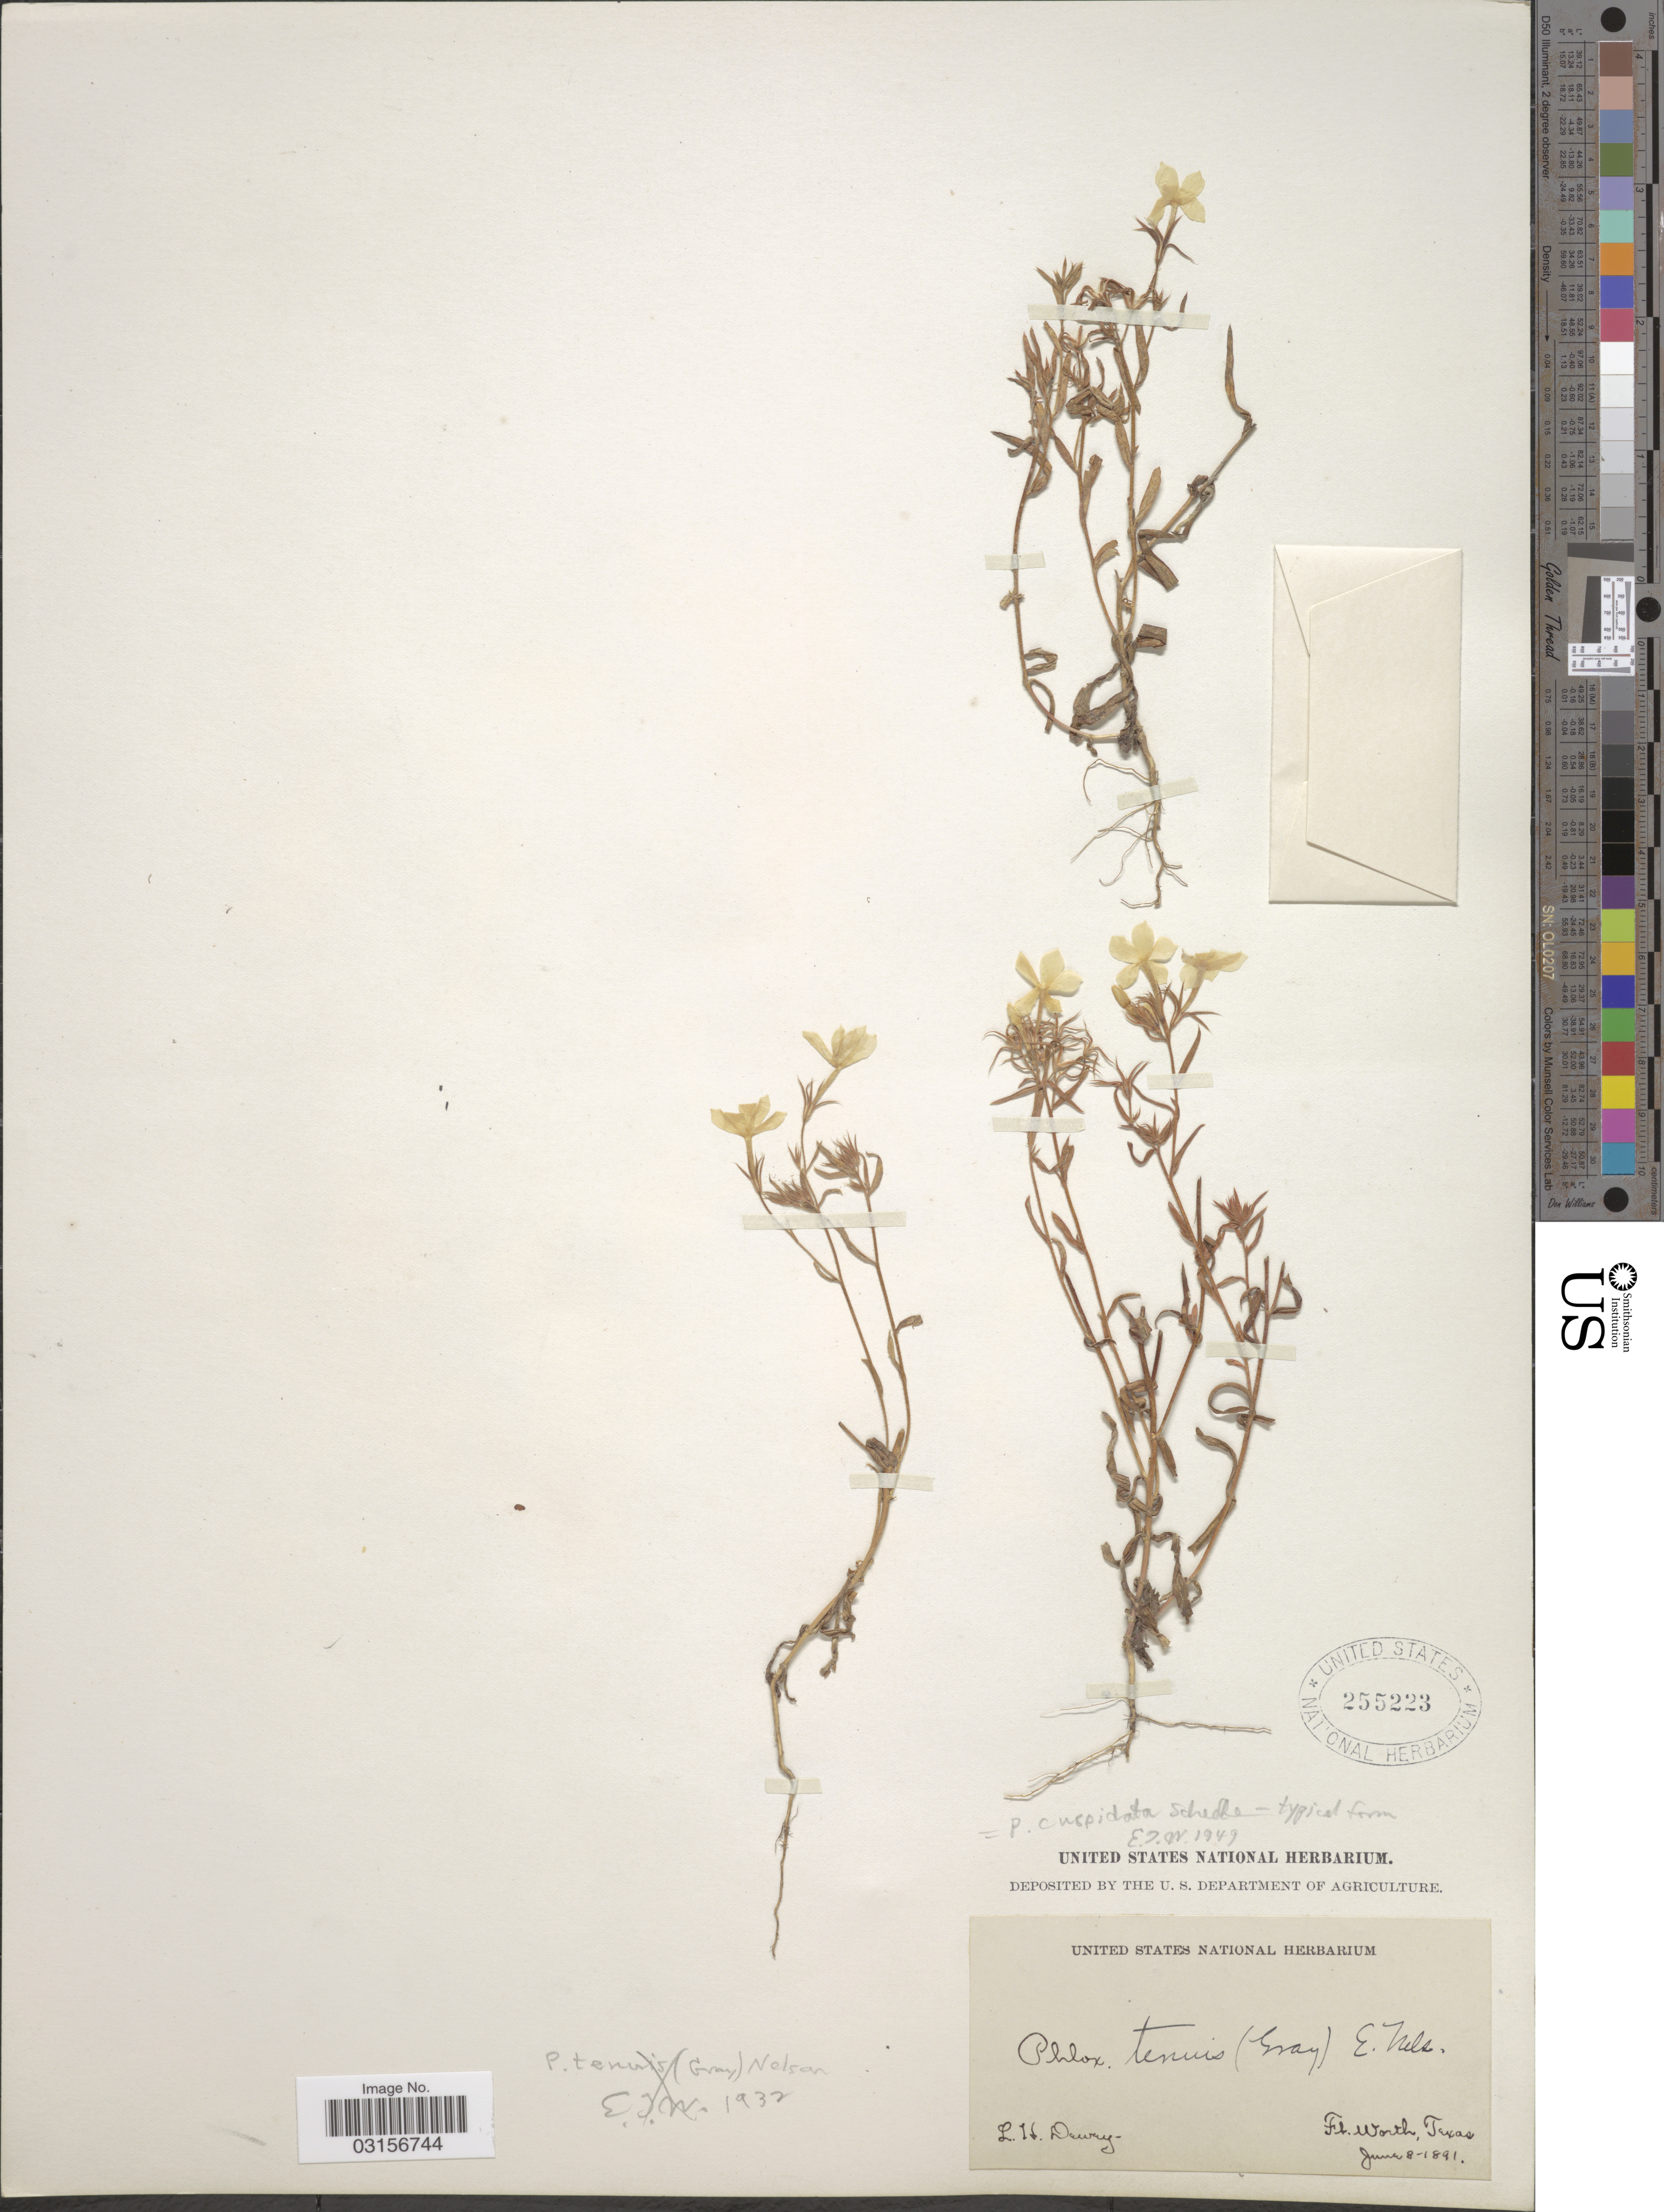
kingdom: Plantae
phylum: Tracheophyta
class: Magnoliopsida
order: Ericales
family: Polemoniaceae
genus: Phlox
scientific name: Phlox cuspidata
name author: Scheele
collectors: L. H. Dewey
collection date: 1891-06-08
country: United States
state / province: Texas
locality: Ft. Worth, Texas.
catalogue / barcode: US 255223